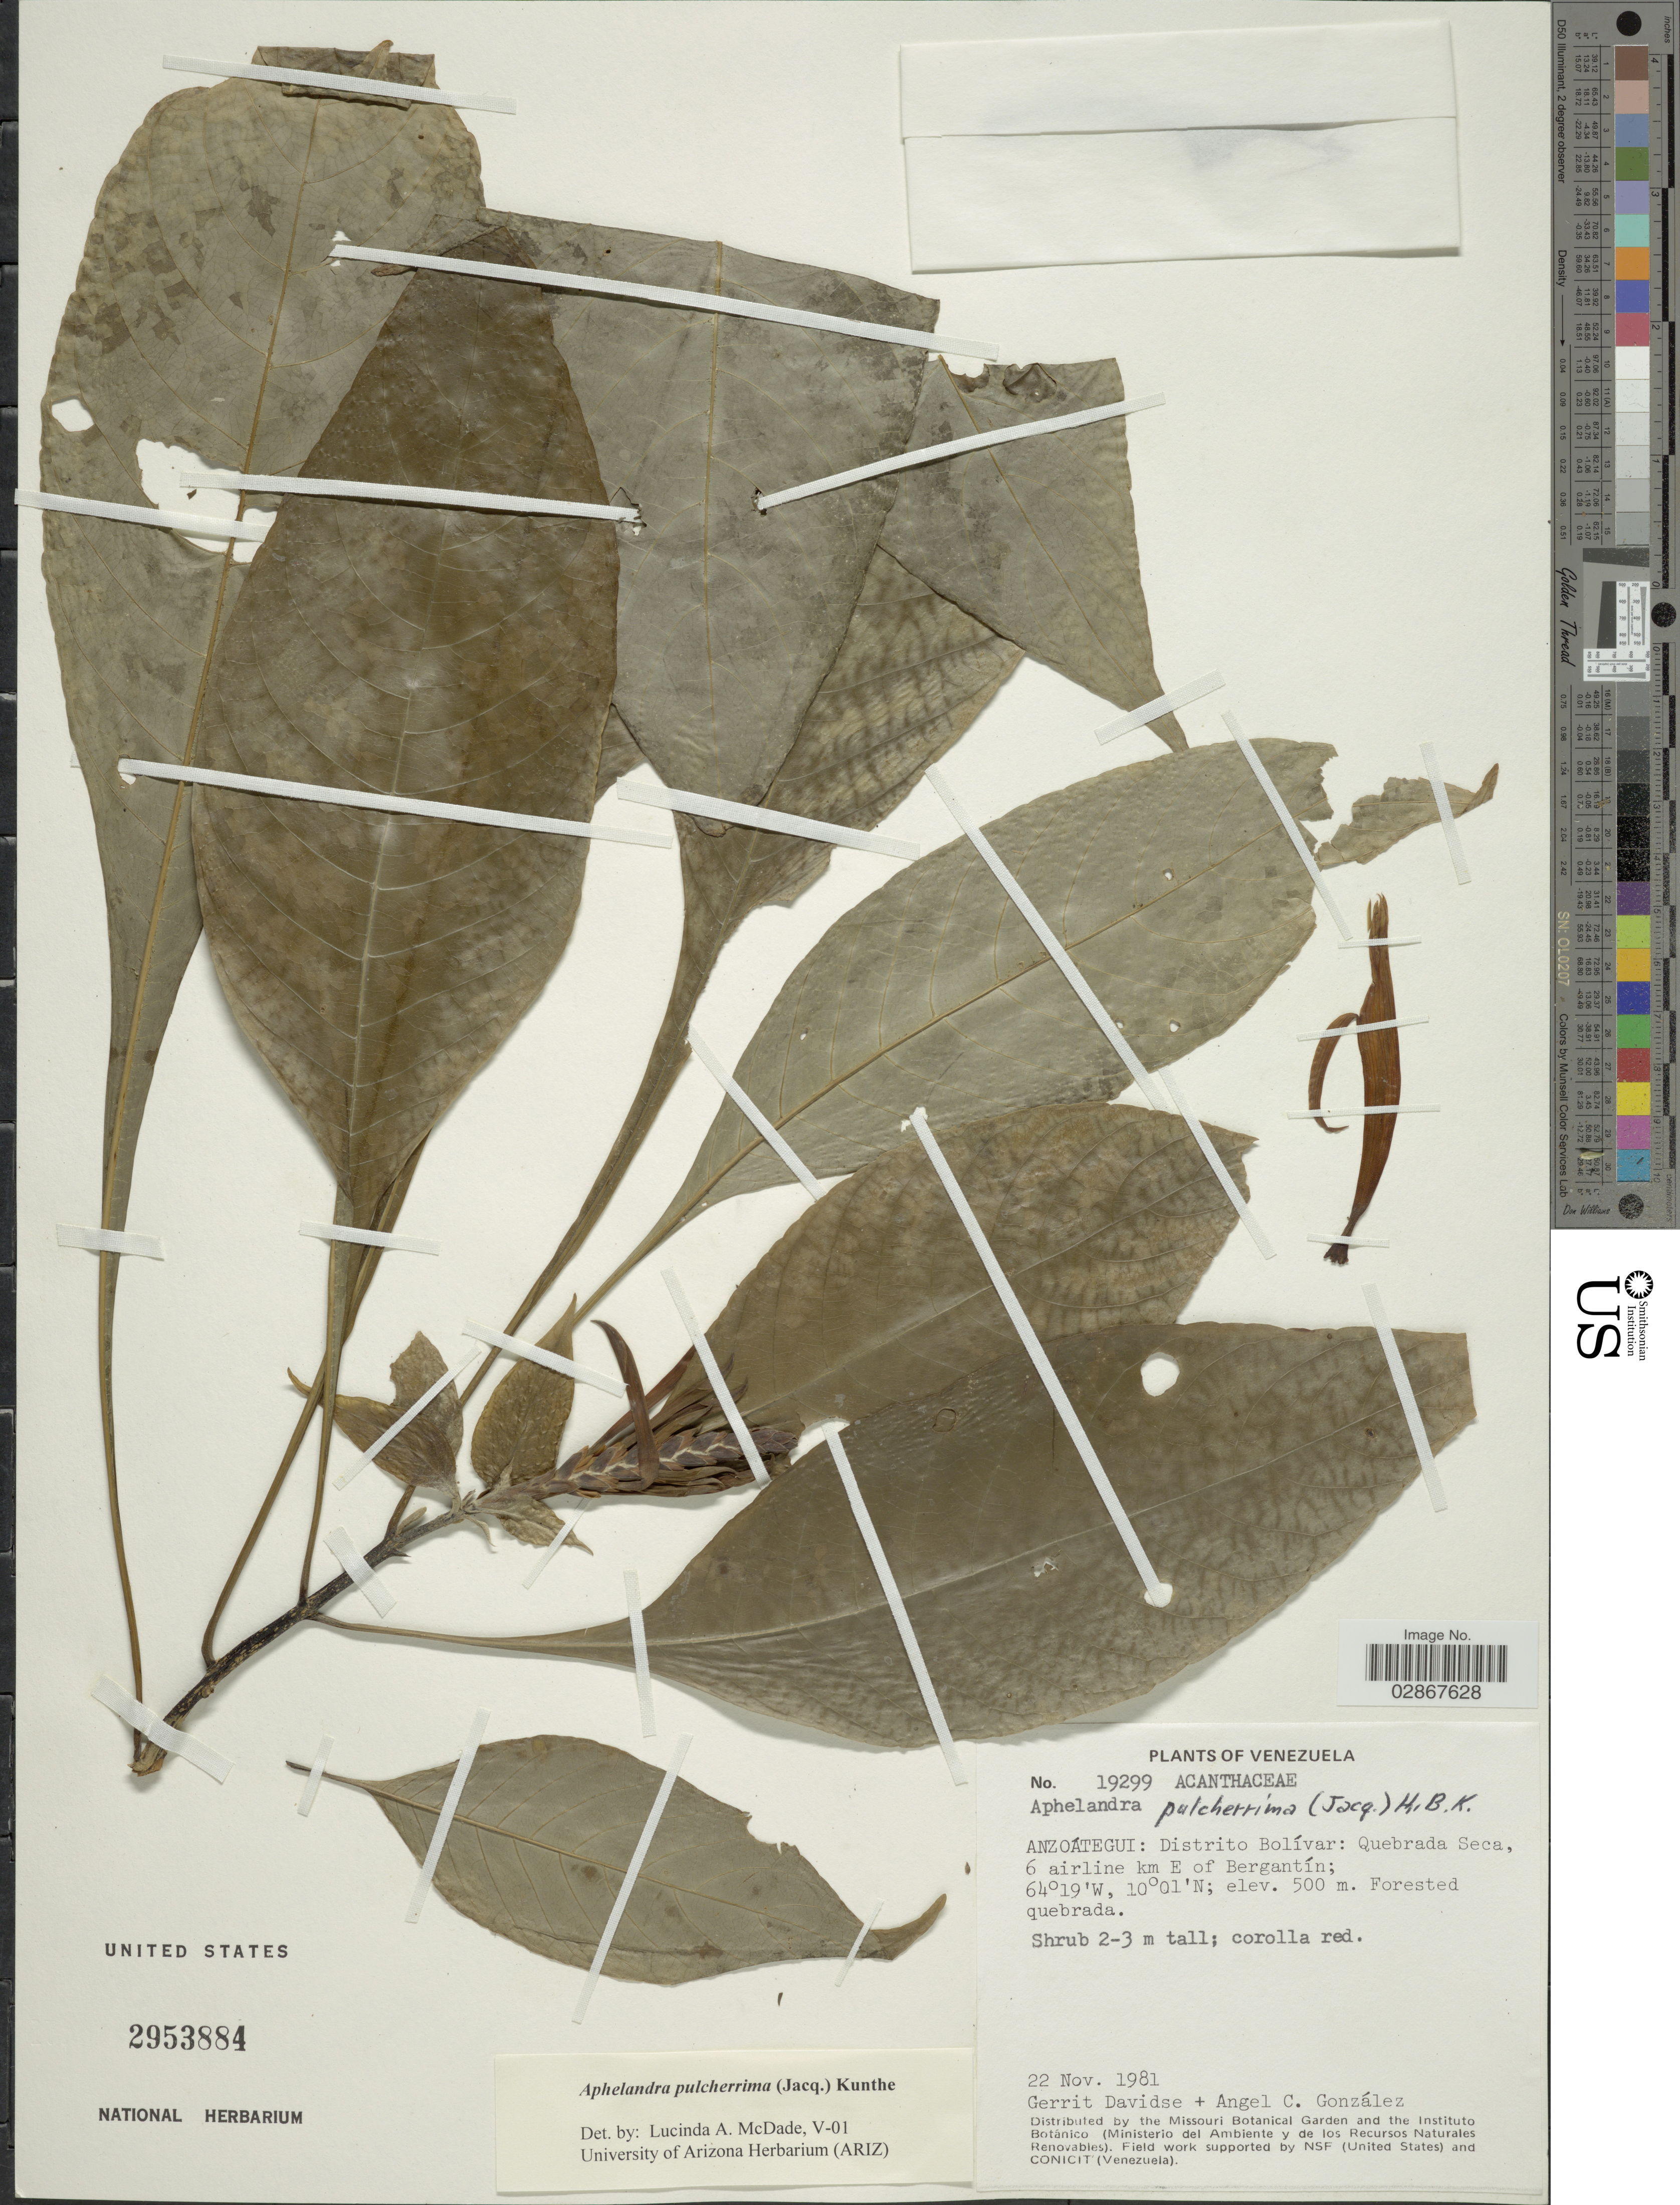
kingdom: Plantae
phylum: Tracheophyta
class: Magnoliopsida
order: Lamiales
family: Acanthaceae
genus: Aphelandra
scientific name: Aphelandra pulcherrima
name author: (Jacq.) Kunth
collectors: G. Davidse & A. C. González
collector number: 19299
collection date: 1981-11-22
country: Venezuela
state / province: Bolivar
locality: Anzoátegui: Distrito Bolívar; Quebrada Seca, 6 airline km E of Bergantín.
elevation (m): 500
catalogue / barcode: US 2953884